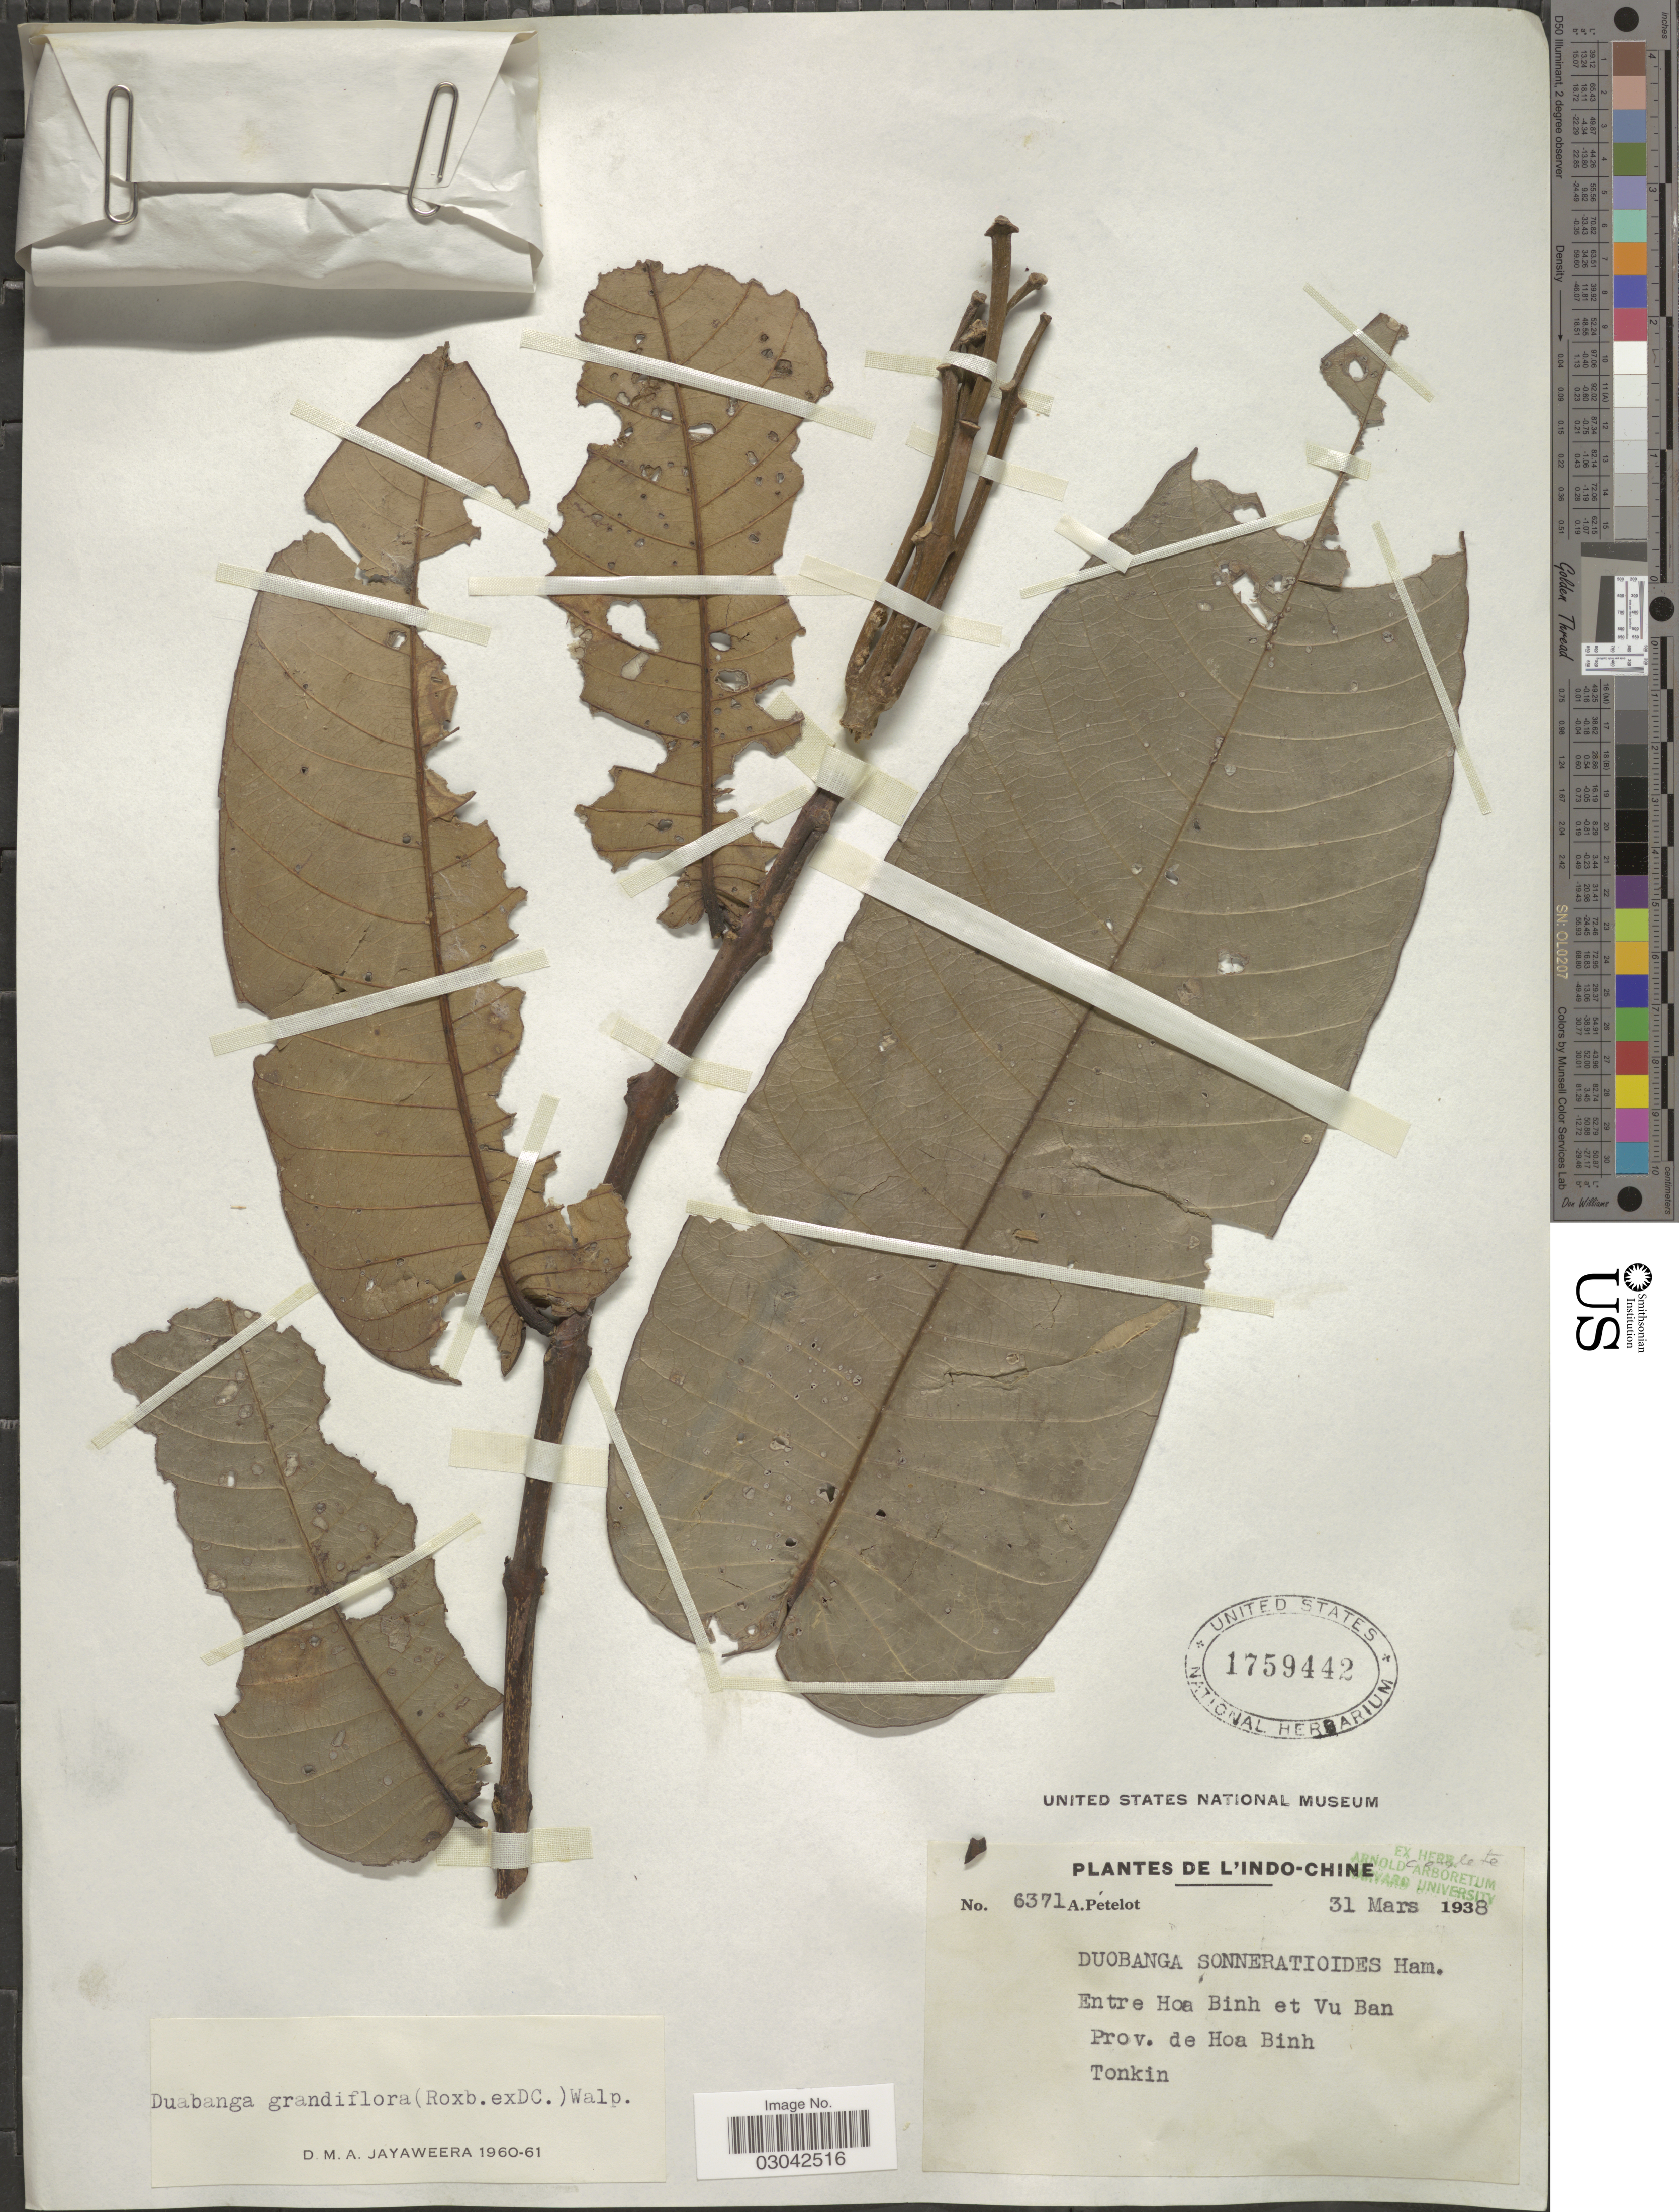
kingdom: Plantae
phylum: Tracheophyta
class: Magnoliopsida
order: Myrtales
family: Lythraceae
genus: Duabanga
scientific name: Duabanga grandiflora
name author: (Roxb. ex DC.) Walp.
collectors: A. Petelot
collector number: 6371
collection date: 1938-03-31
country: Vietnam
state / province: Hoa Binh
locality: Tonkin. L'Indo-Chine. Entre Hoa Binh et Vu Ban. Prov. de Hoa Binh.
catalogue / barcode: US 1759442